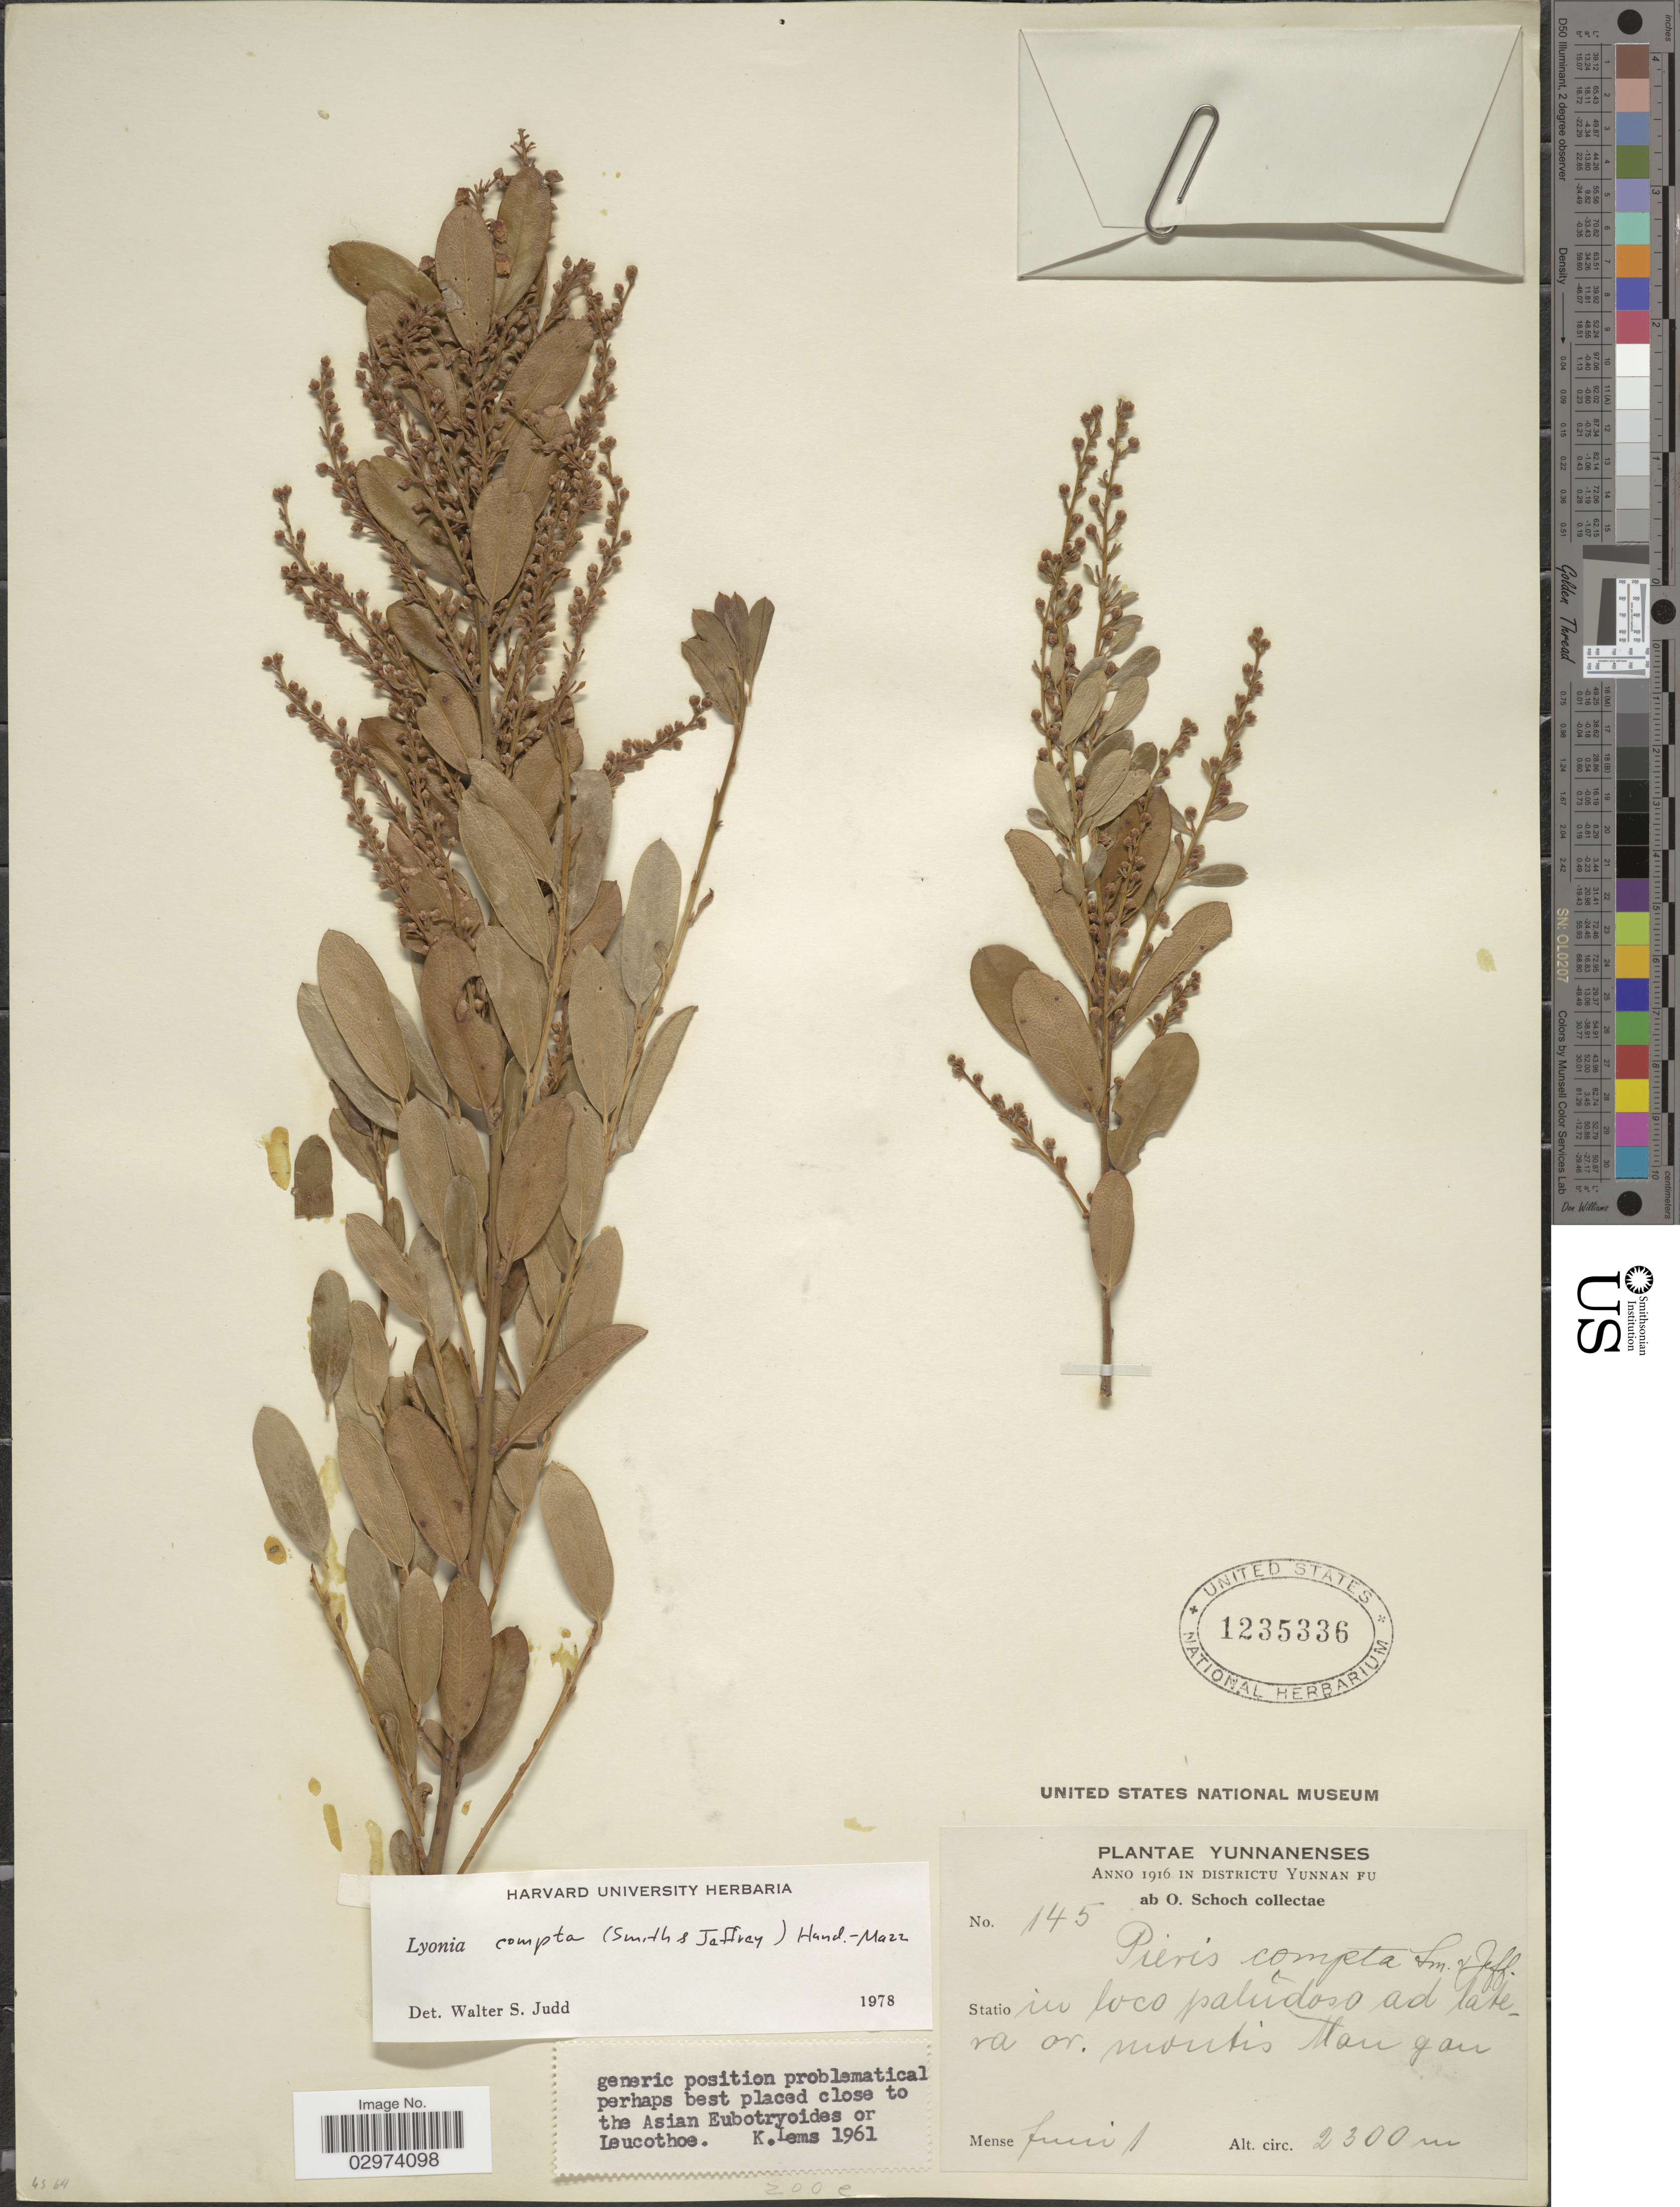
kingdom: Plantae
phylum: Tracheophyta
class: Magnoliopsida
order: Ericales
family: Ericaceae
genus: Lyonia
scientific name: Lyonia compta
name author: (W.W. Sm. & Jeffrey) Hand.-Mazz.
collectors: O. Schoch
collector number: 145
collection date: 1916-06-01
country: China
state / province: Yunnan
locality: Districtu Yunnan Fu. Statio in loco paludoso ad latera or. montis Mangan.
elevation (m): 2300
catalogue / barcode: US 1235336